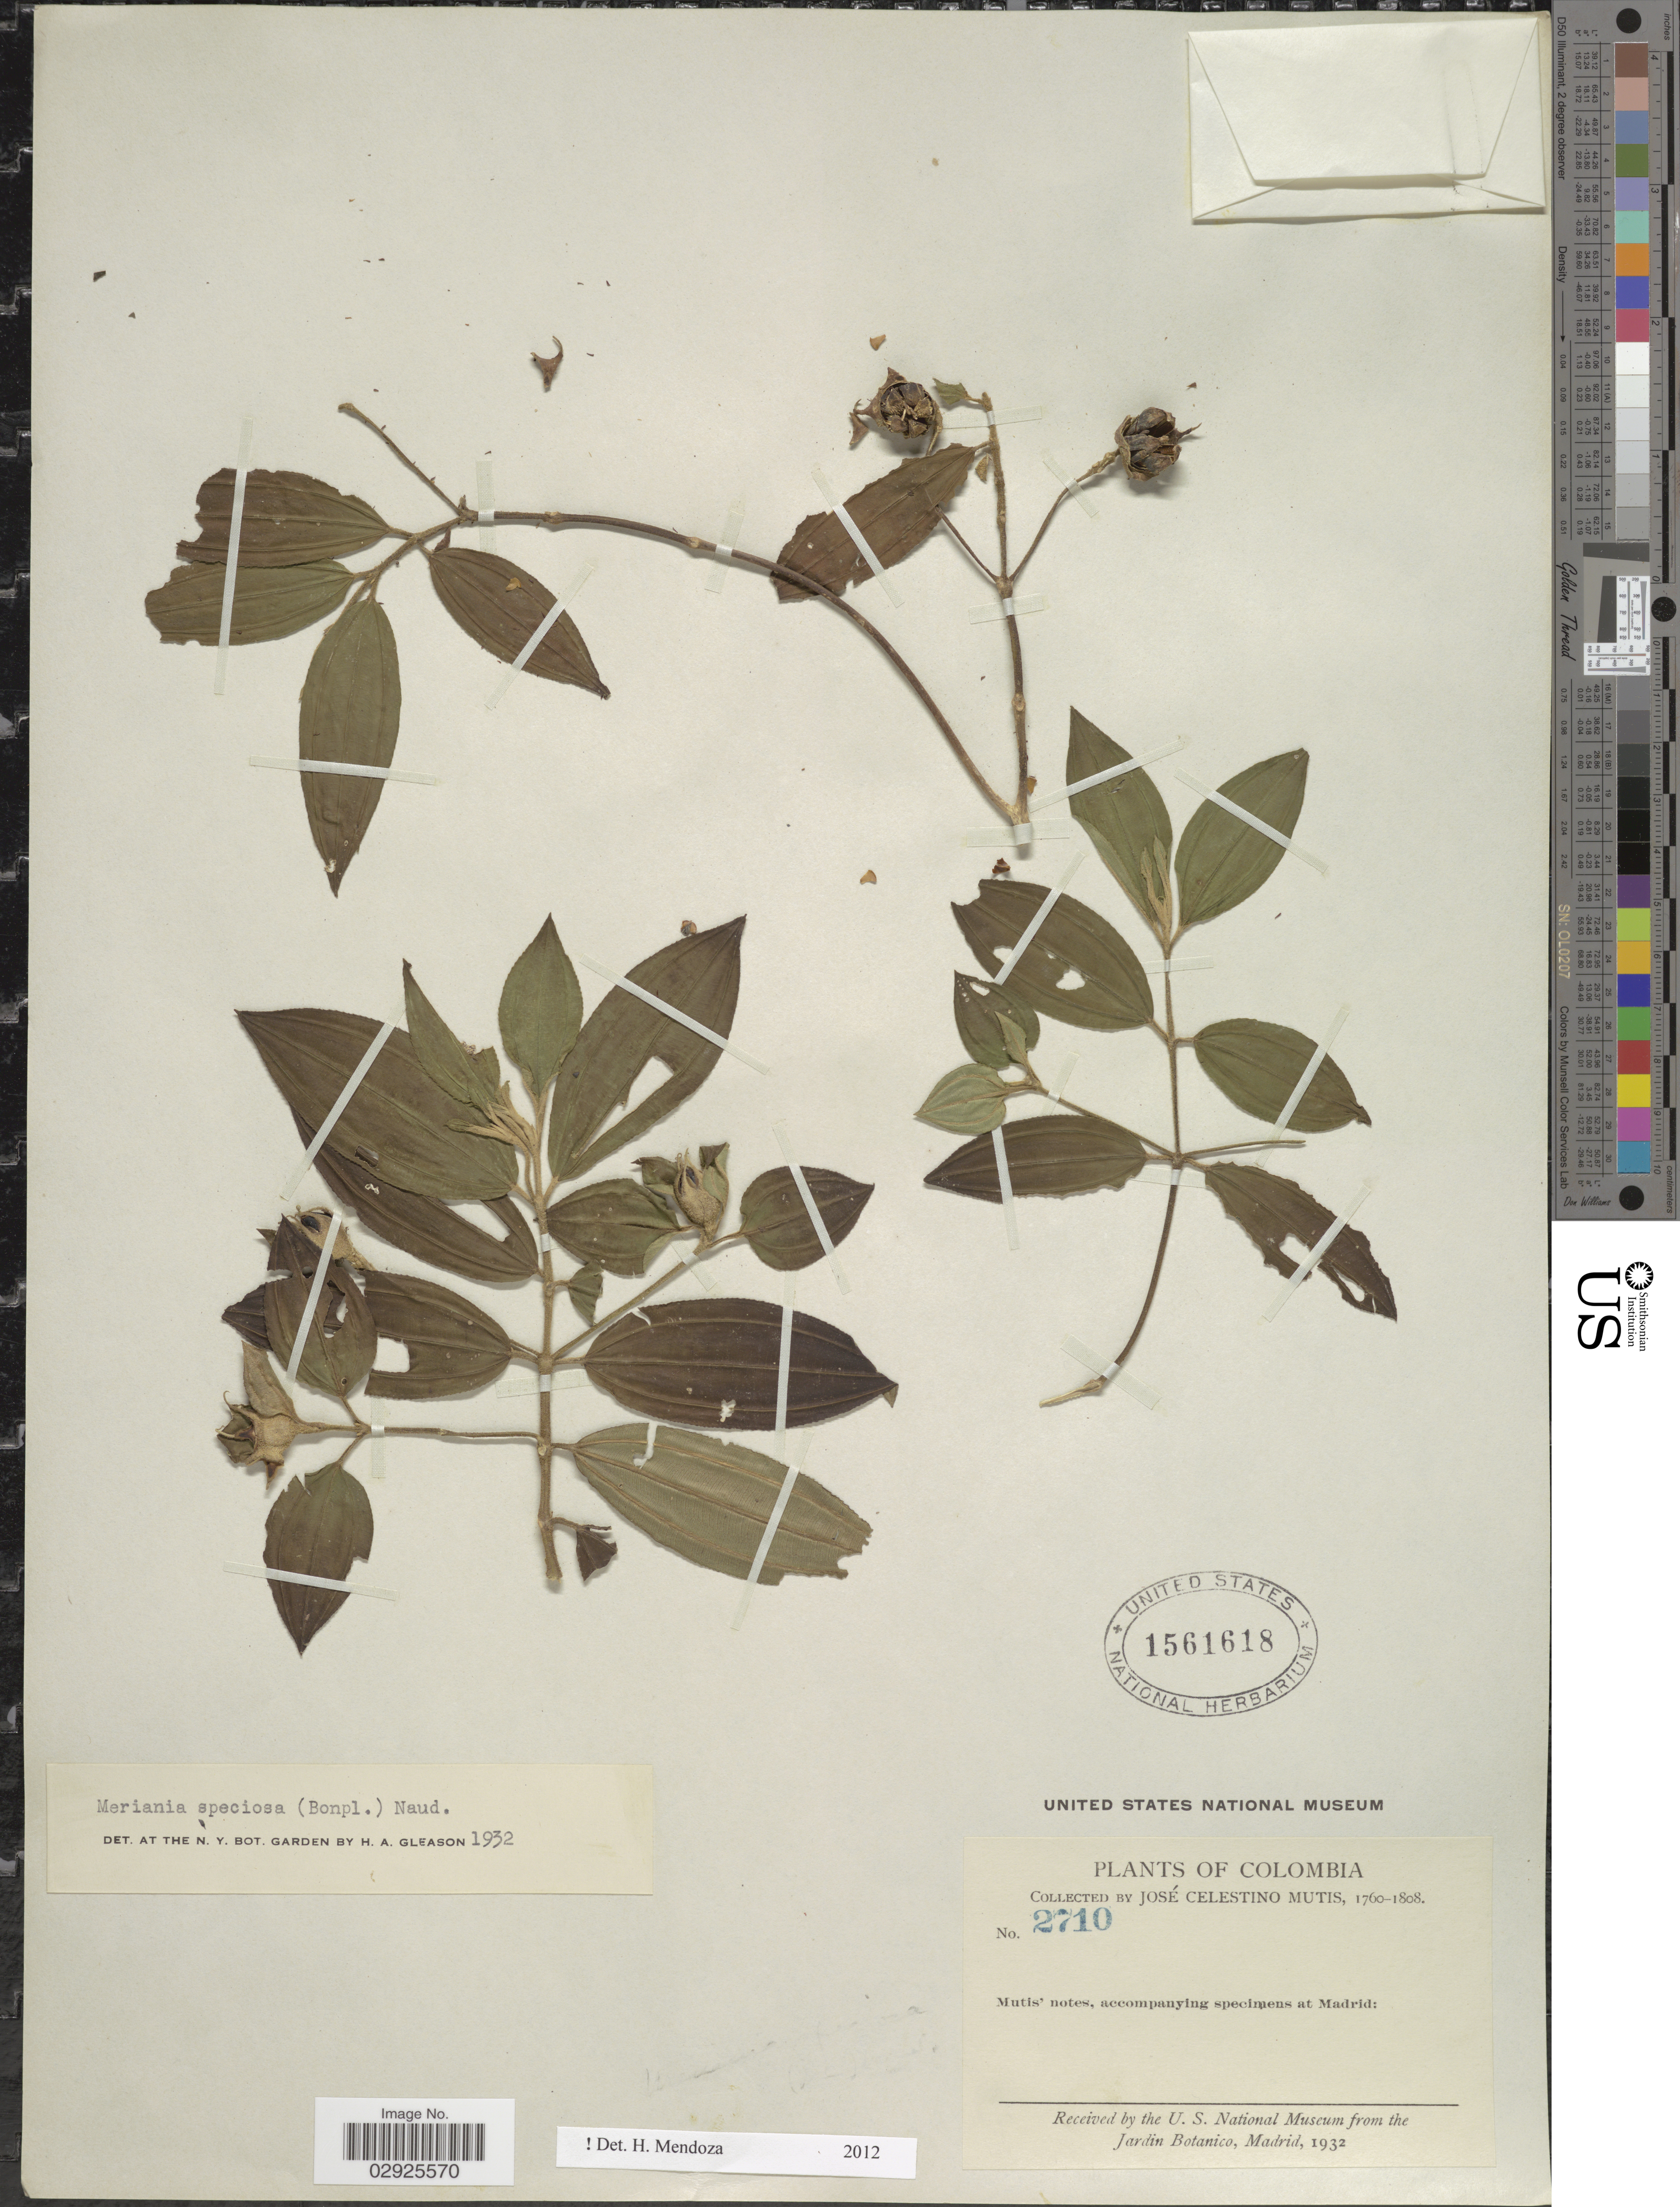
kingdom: Plantae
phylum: Tracheophyta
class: Magnoliopsida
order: Myrtales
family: Melastomataceae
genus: Meriania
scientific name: Meriania speciosa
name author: (Bonpl.) Naudin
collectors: J. C. B. Mutis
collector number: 2710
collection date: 1760/1808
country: Colombia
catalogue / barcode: US 1561618